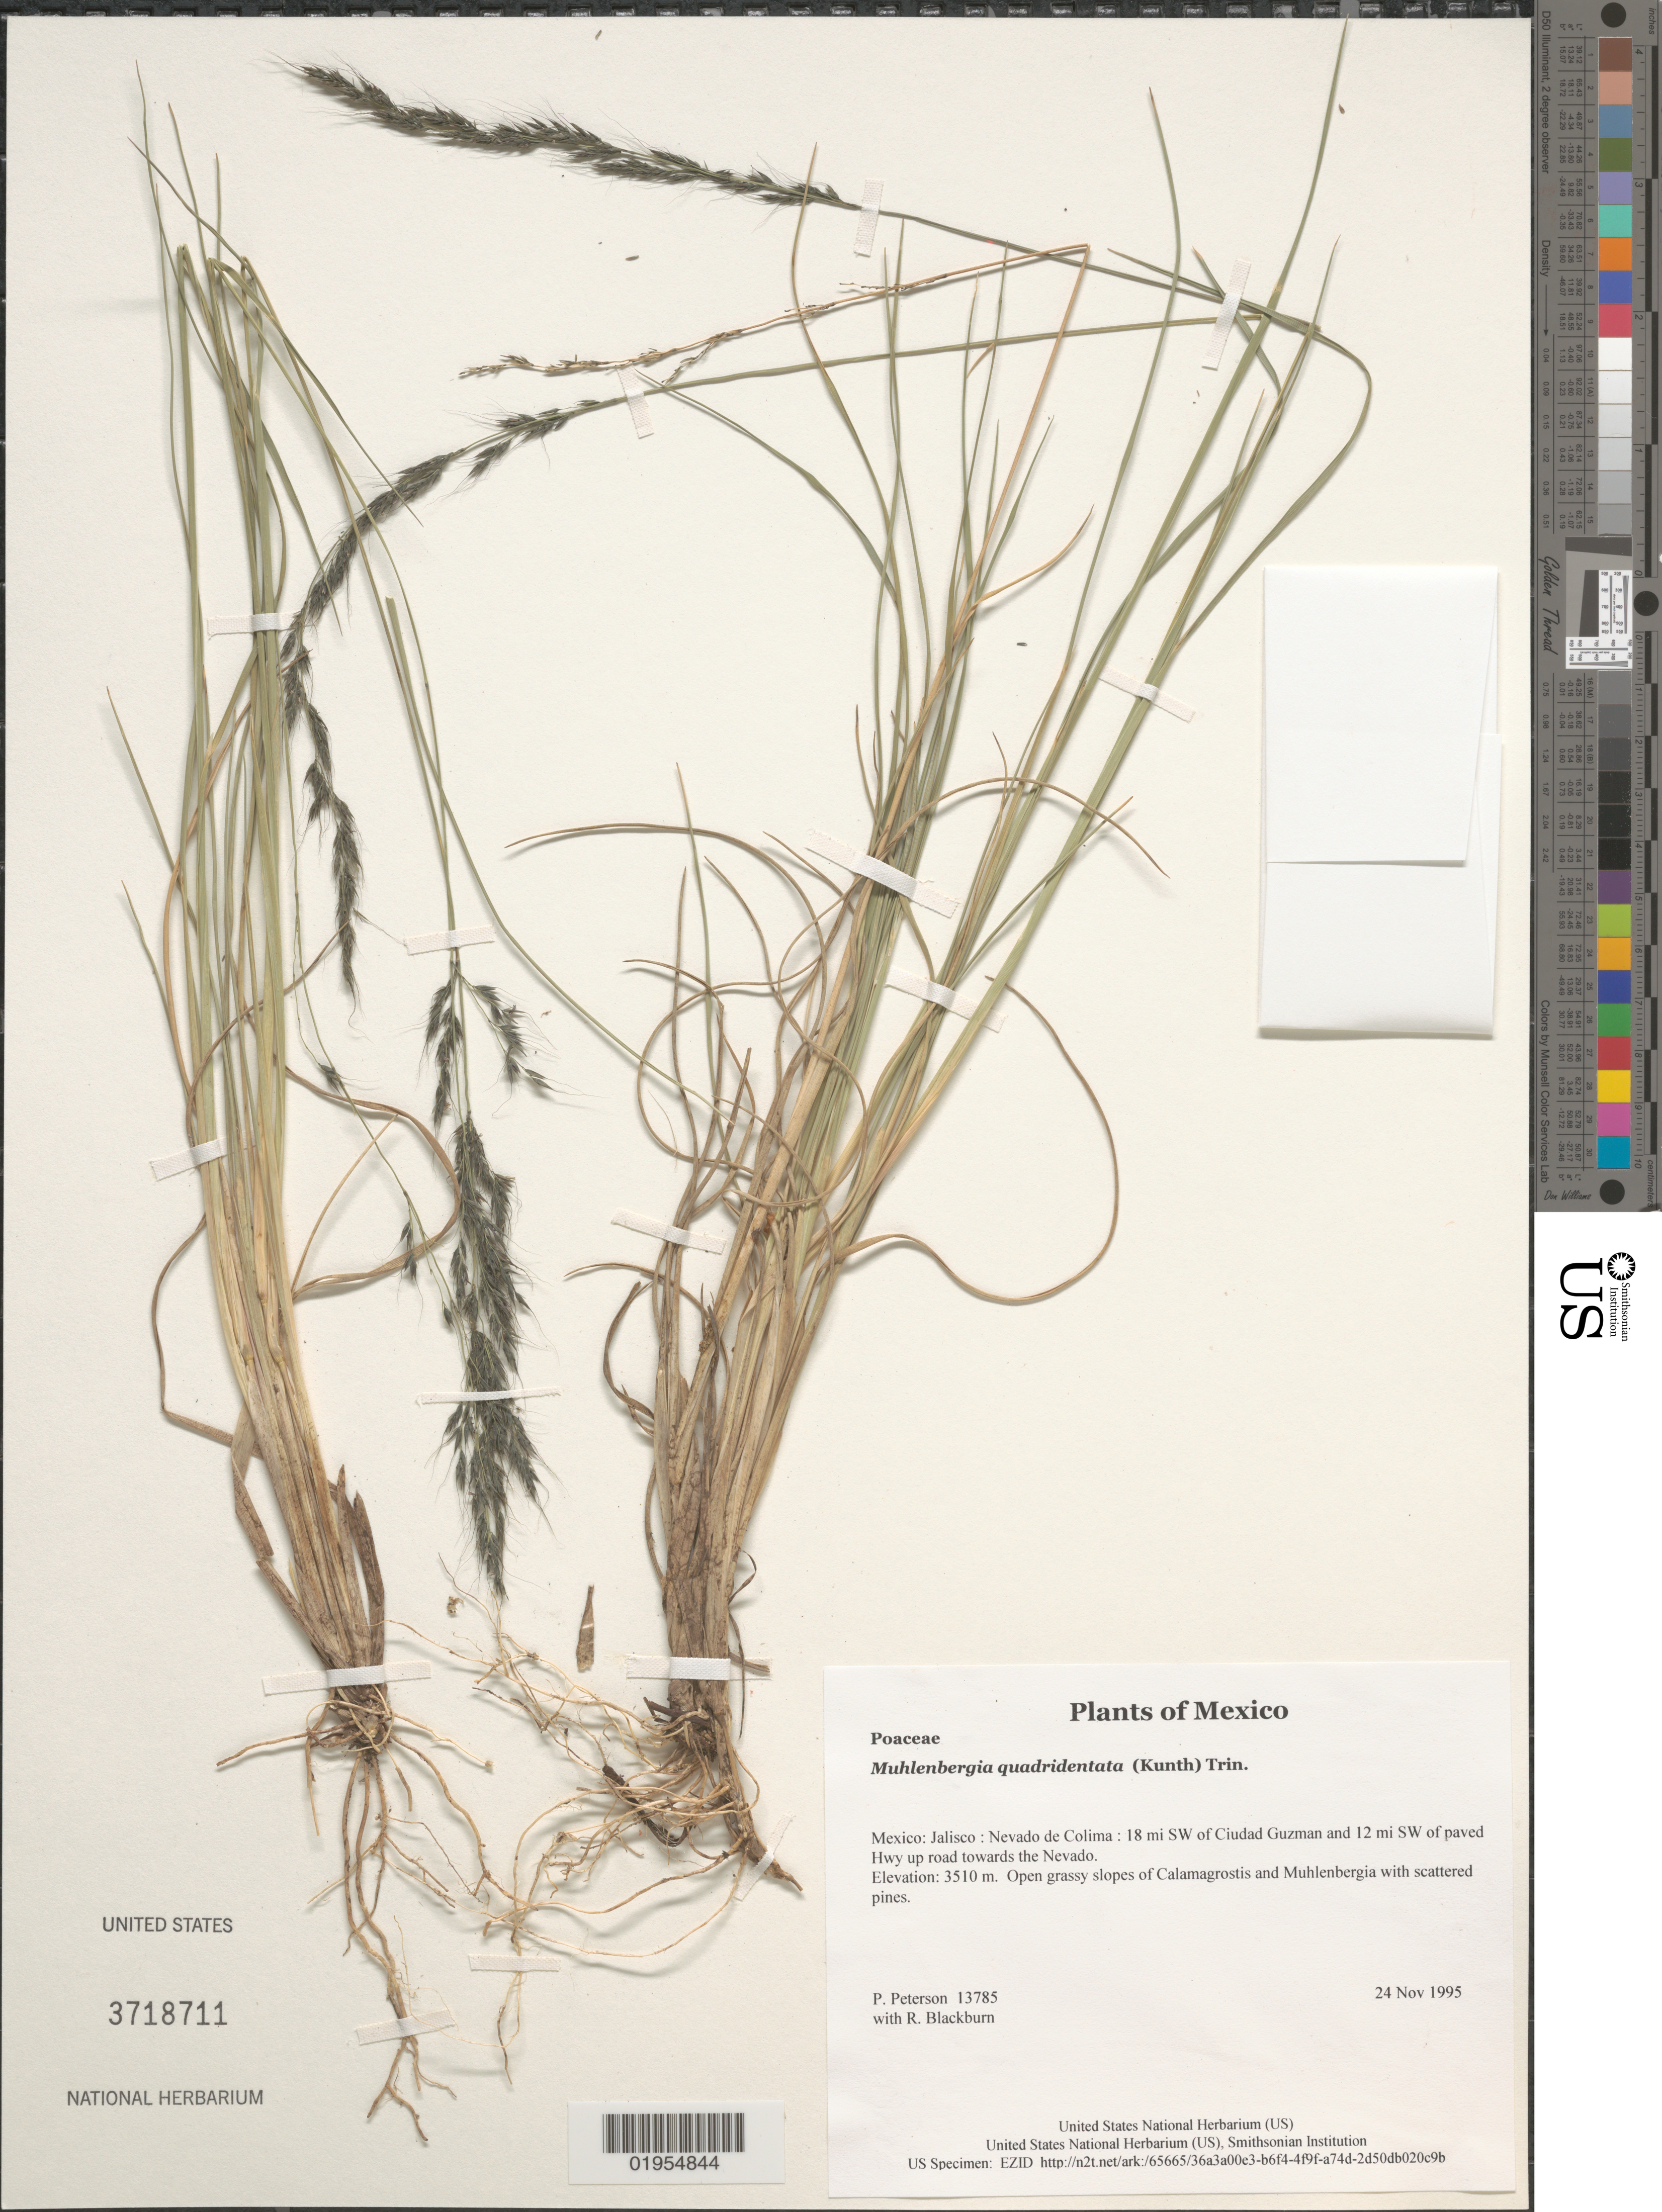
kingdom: Plantae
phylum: Tracheophyta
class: Liliopsida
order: Poales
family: Poaceae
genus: Muhlenbergia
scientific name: Muhlenbergia quadridentata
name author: (Kunth) Trin.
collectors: P. M. Peterson & R. Blackburn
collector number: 13785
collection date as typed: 24 Nov 1995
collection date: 1995-11-24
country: Mexico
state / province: Jalisco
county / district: Nevado de Colima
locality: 18 mi SW of Ciudad Guzman and 12 mi SW of paved Hwy up road towards the Nevado.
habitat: Open grassy slopes of Calamagrostis and Muhlenbergia with scattered pines.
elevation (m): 3510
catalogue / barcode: US 3718711